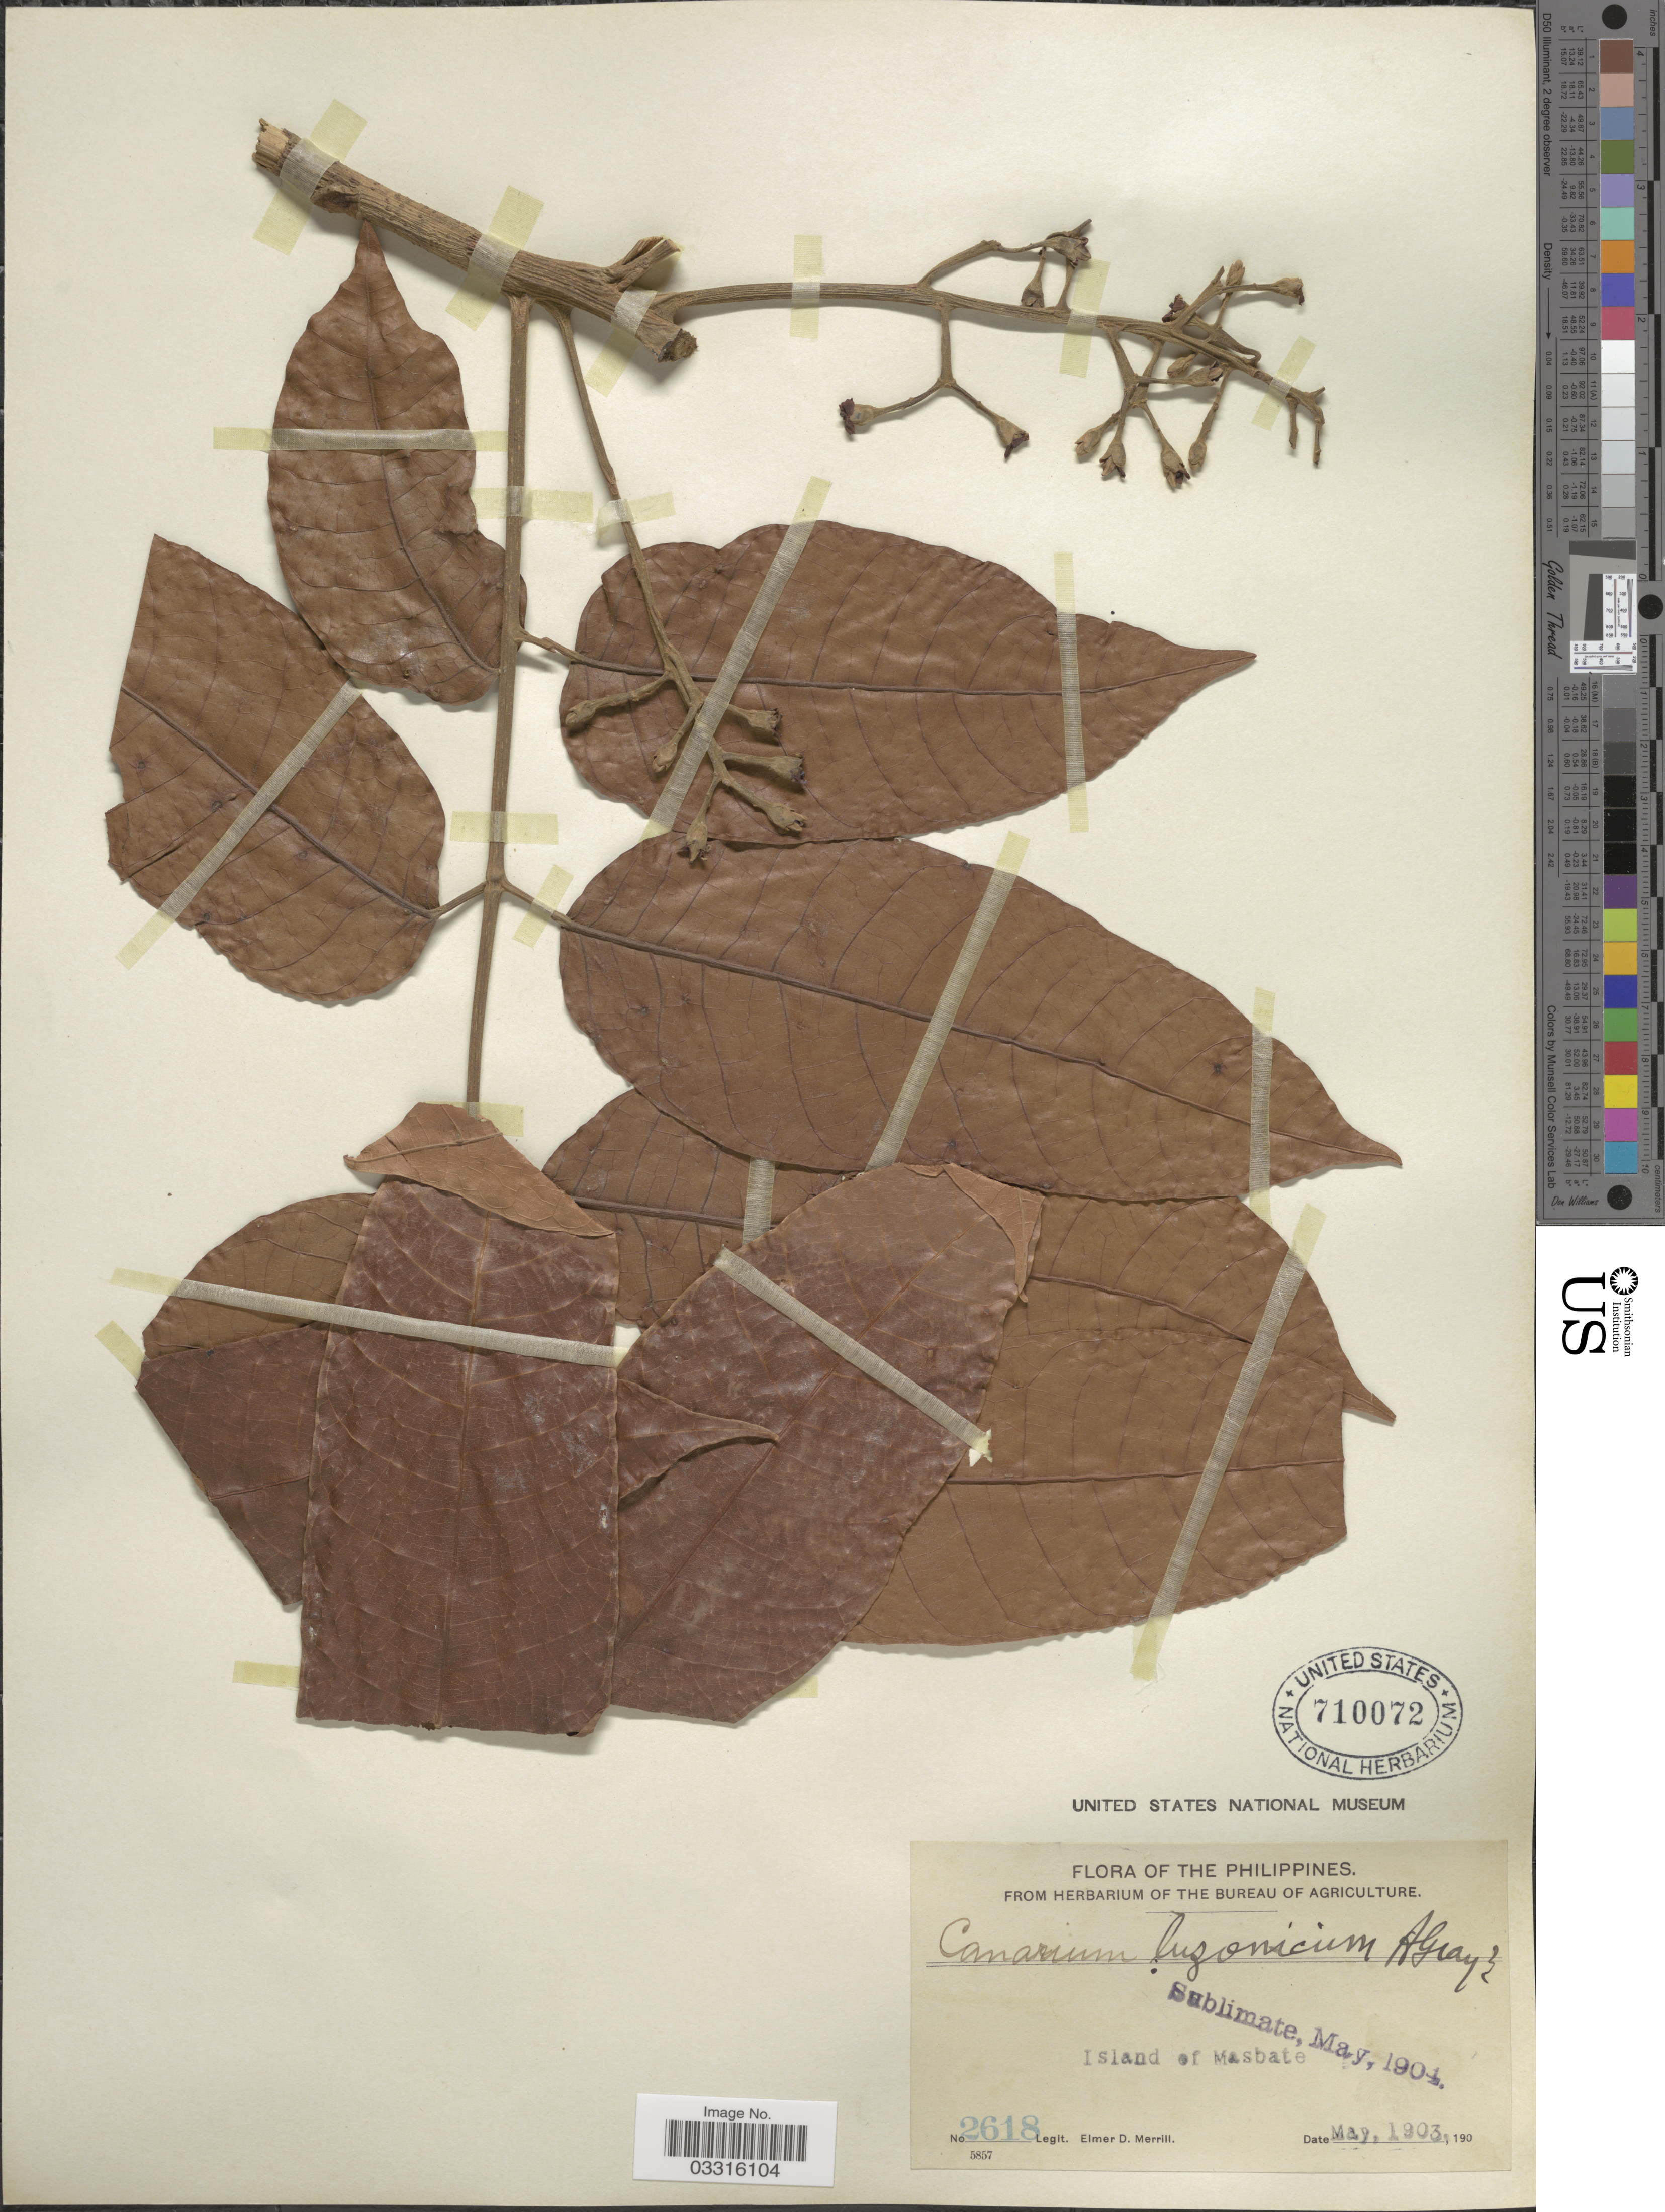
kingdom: Plantae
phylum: Tracheophyta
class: Magnoliopsida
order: Sapindales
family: Burseraceae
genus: Canarium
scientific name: Canarium luzonicum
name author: (Blume) A. Gray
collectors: E. D. Merrill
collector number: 2618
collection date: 1903-05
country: Philippines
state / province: Bicol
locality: Island of Masbate.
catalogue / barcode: US 710072